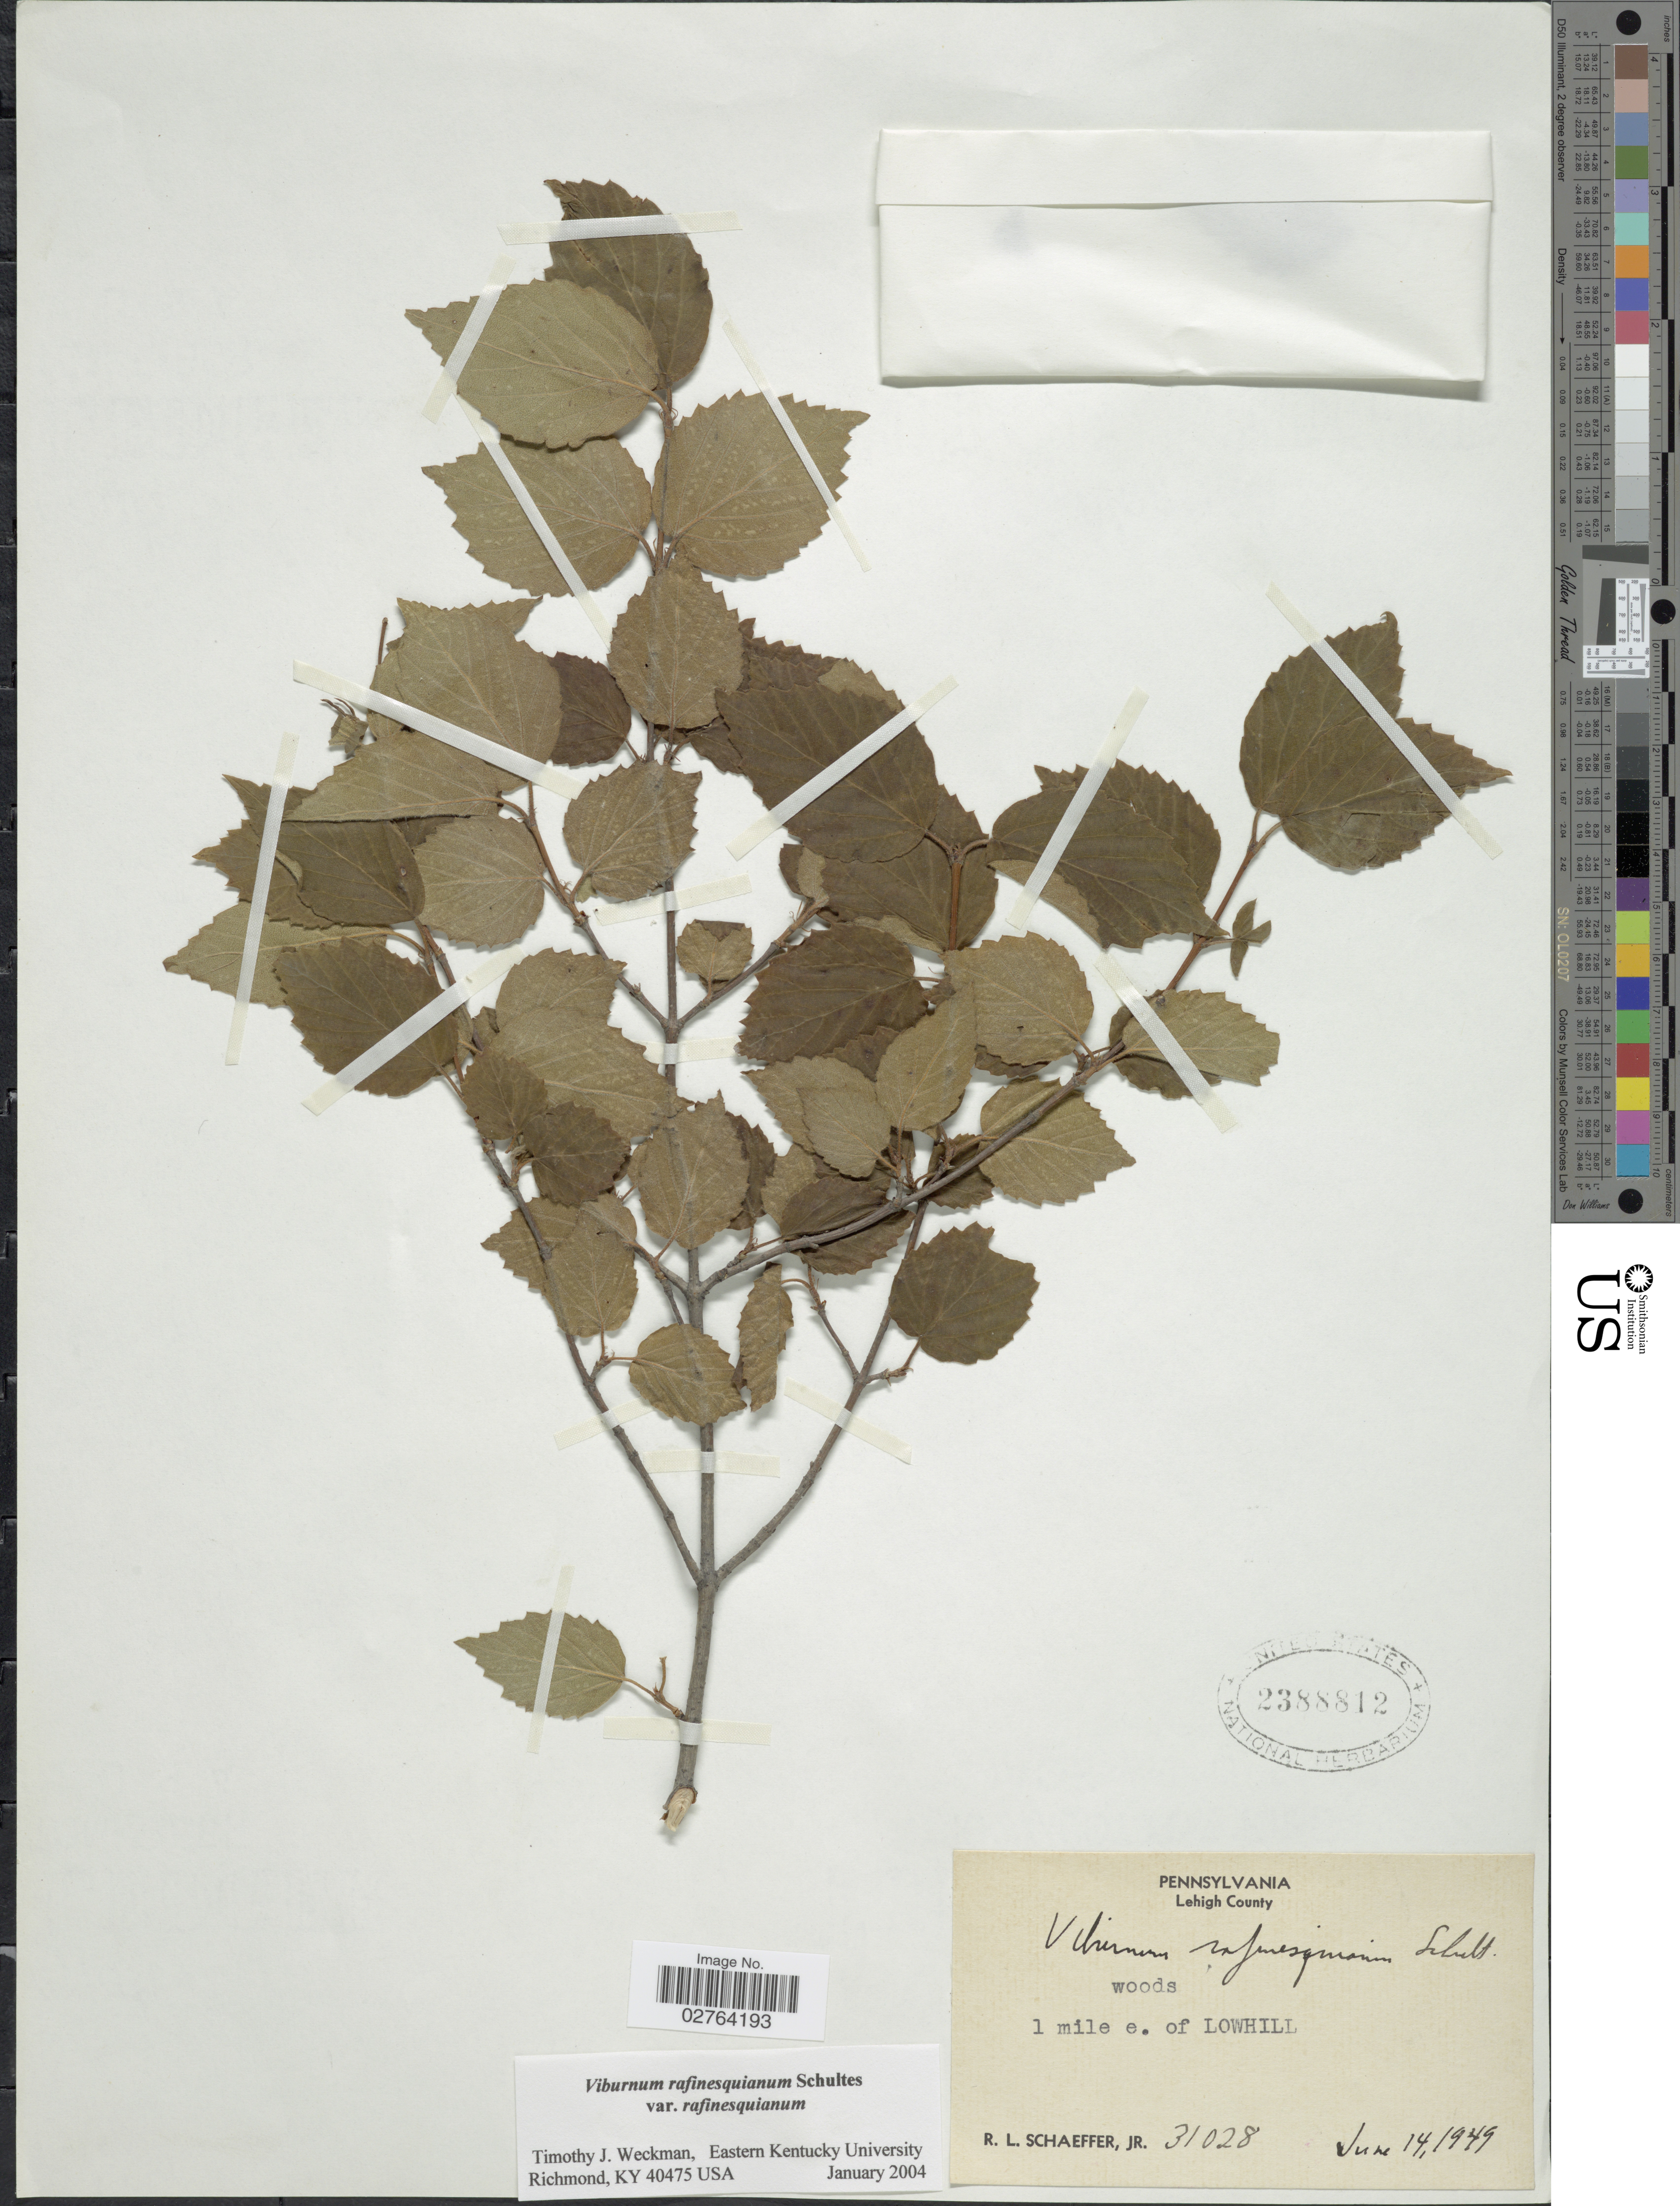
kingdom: Plantae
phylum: Tracheophyta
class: Magnoliopsida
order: Dipsacales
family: Viburnaceae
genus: Viburnum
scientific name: Viburnum rafinesqueanum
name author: Schult.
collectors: R. L. Schaeffer Jr.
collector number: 31028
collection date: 1949-06-14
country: United States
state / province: Pennsylvania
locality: Lehigh County, 1 mile e. of Lowhill.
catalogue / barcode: US 2388812